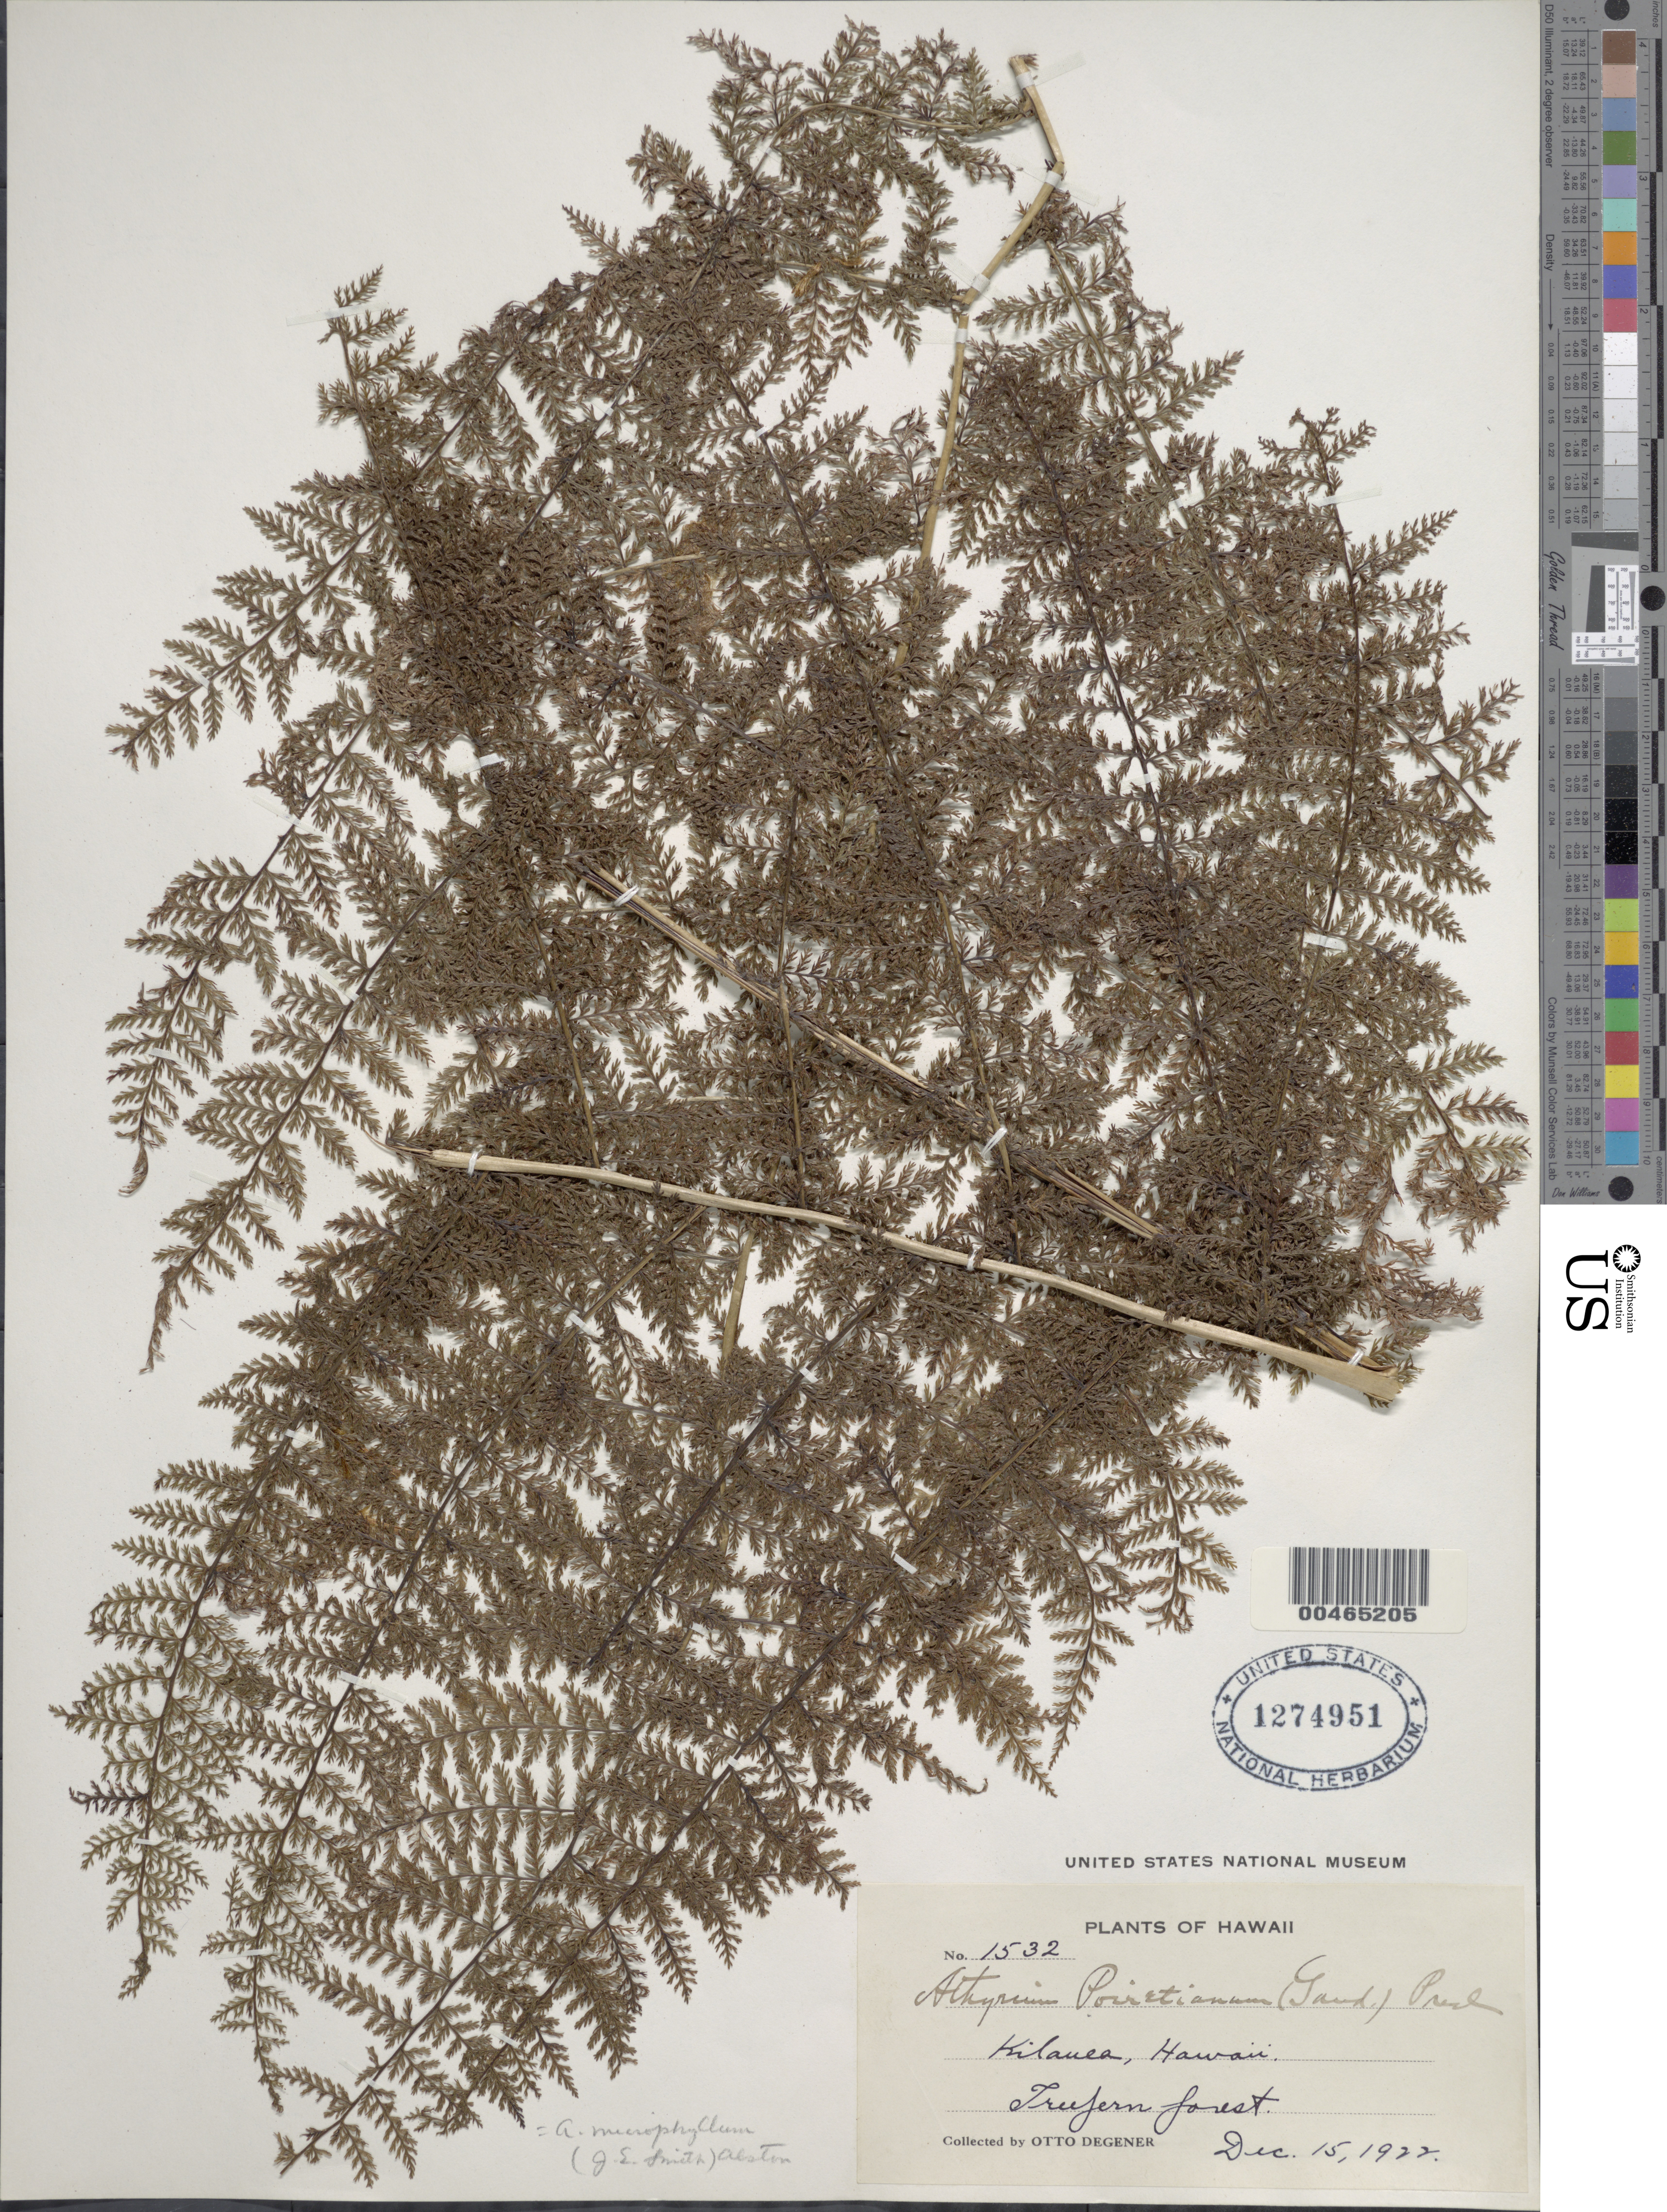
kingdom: Plantae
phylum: Tracheophyta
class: Polypodiopsida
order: Polypodiales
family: Athyriaceae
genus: Athyrium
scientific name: Athyrium microphyllum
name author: (Sm.) Alston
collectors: O. Degener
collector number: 1532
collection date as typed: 15 Dec 1922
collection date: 1922-12-15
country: United States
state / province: Hawaii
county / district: Hawaii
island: Hawaii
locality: Kilauea.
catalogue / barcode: US 1274951